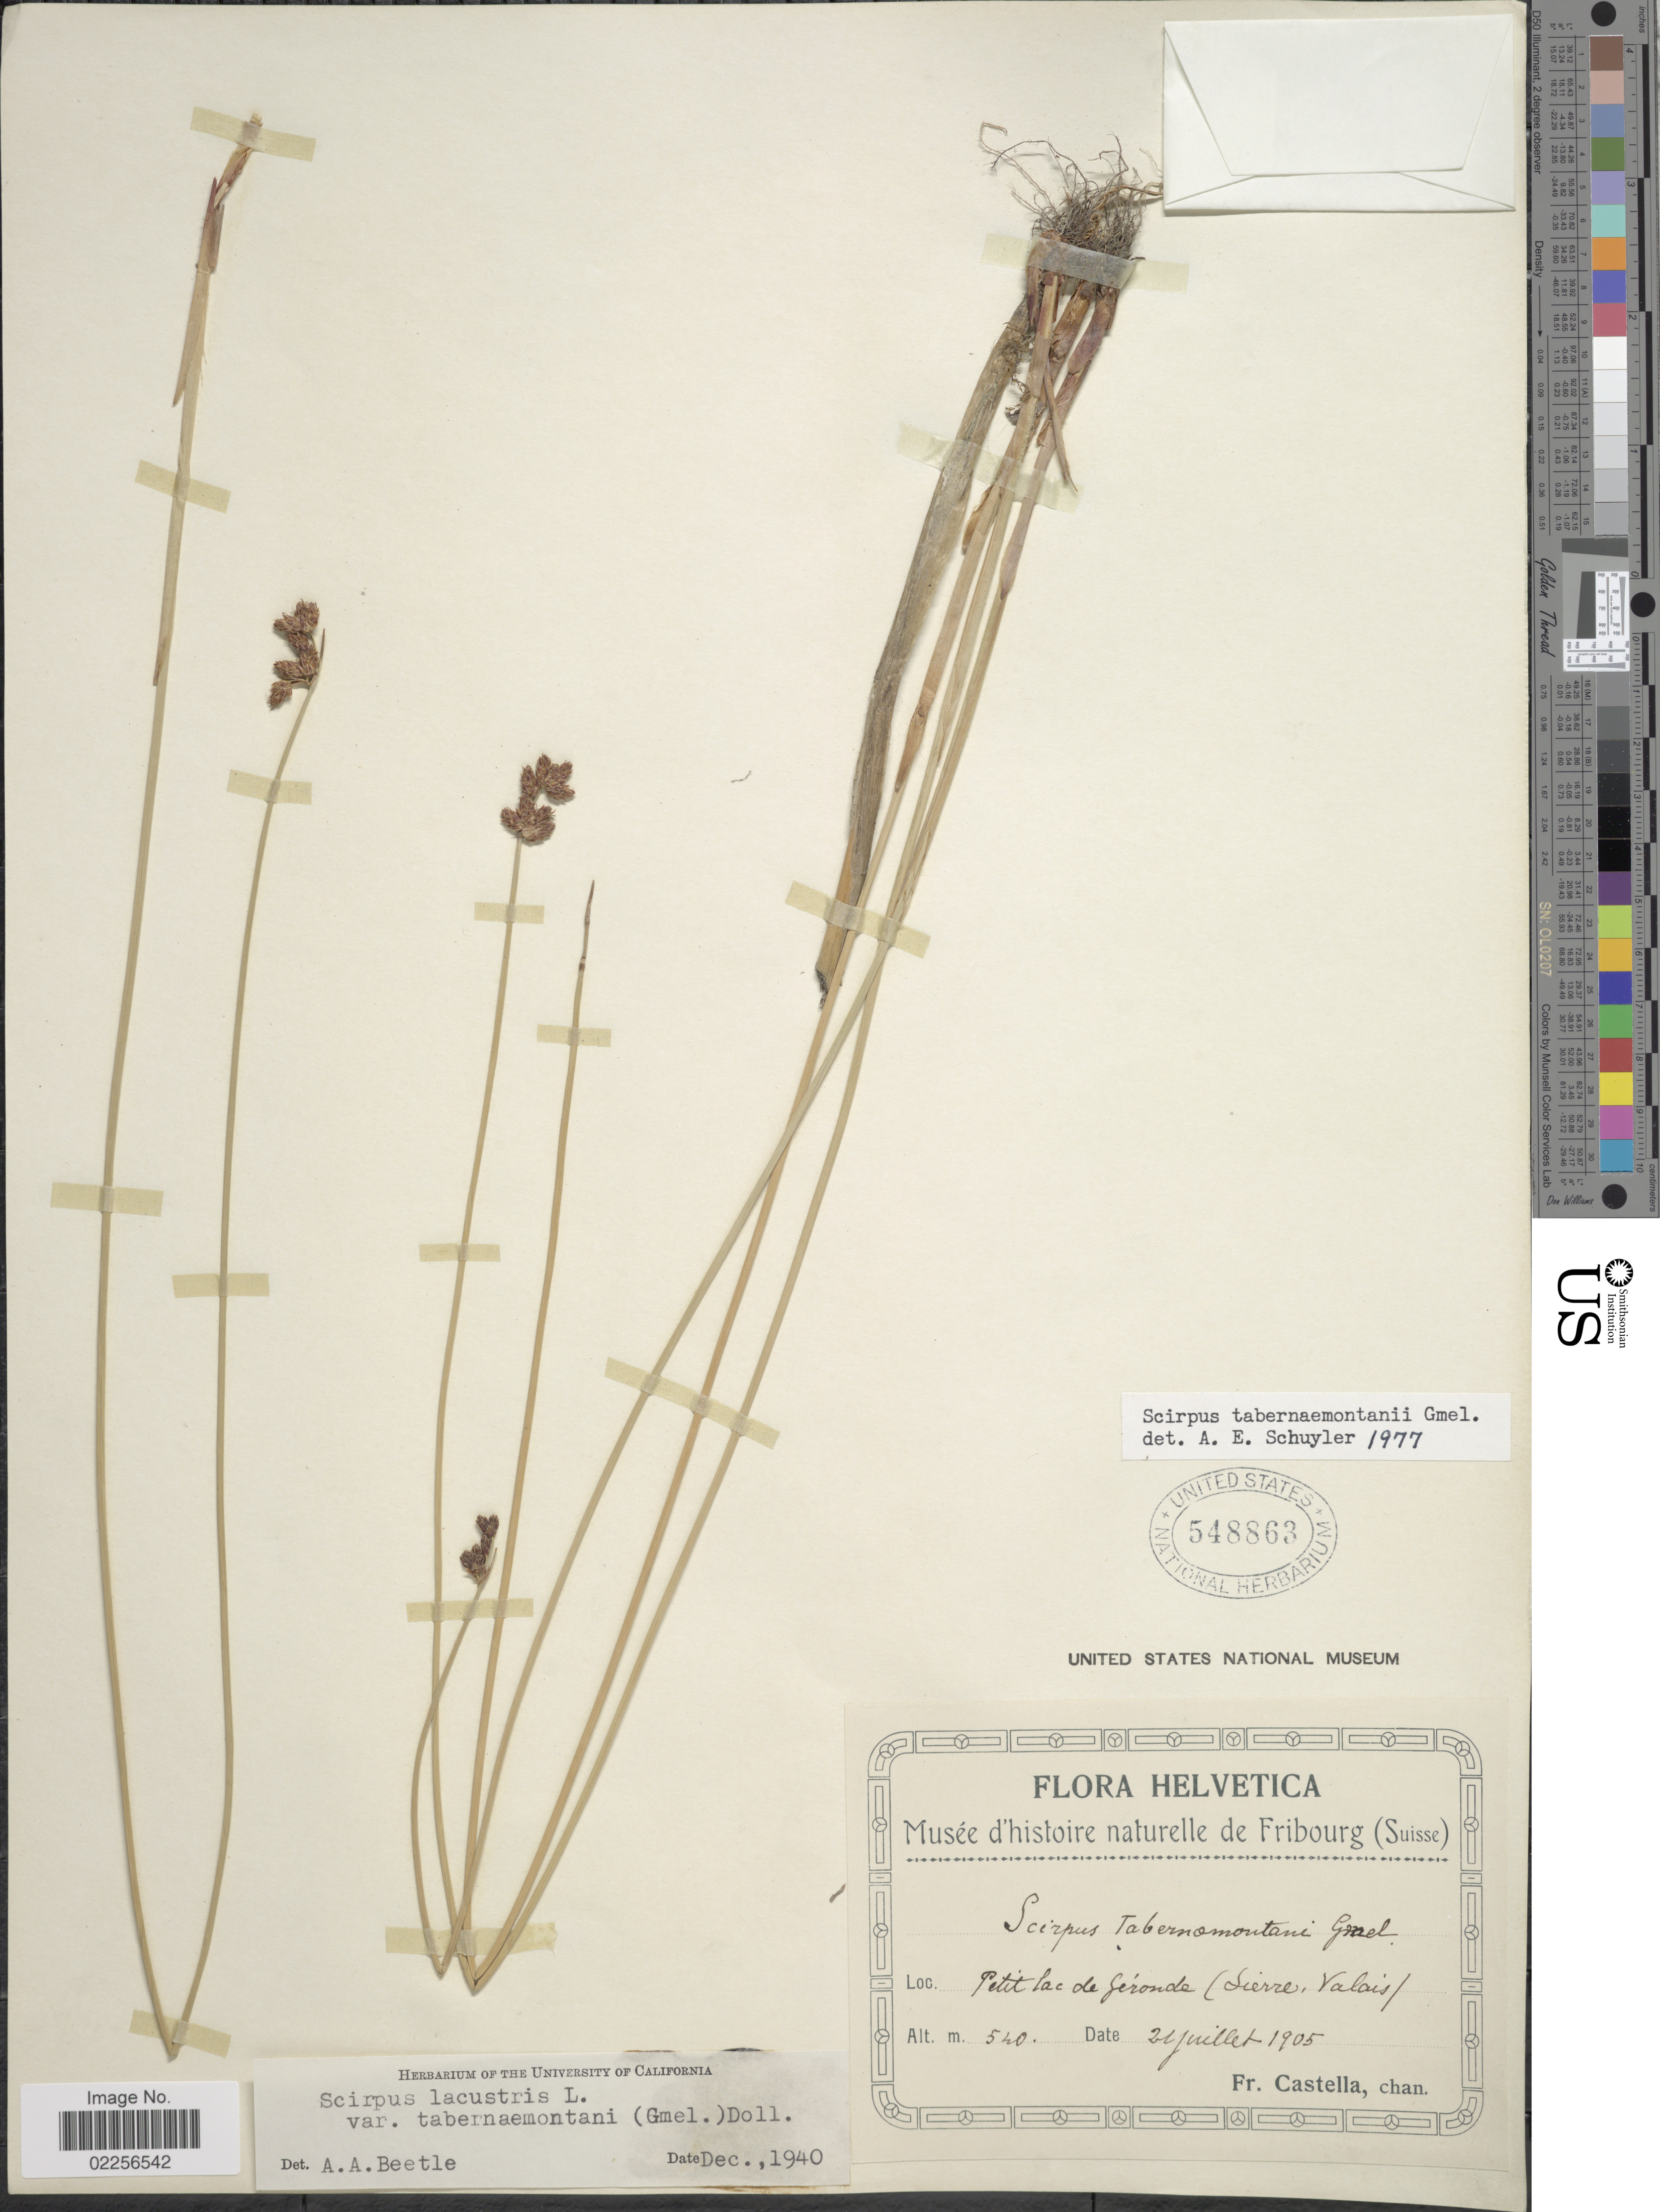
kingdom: Plantae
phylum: Tracheophyta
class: Liliopsida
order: Poales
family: Cyperaceae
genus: Schoenoplectus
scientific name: Schoenoplectus tabernaemontani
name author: (C.C. Gmel.) Palla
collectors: Fr. Castella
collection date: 1905-07-21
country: Switzerland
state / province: Valais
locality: Helvetica, Petit lac de Gironde (Sierre Valais)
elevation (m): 540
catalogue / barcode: US 548863